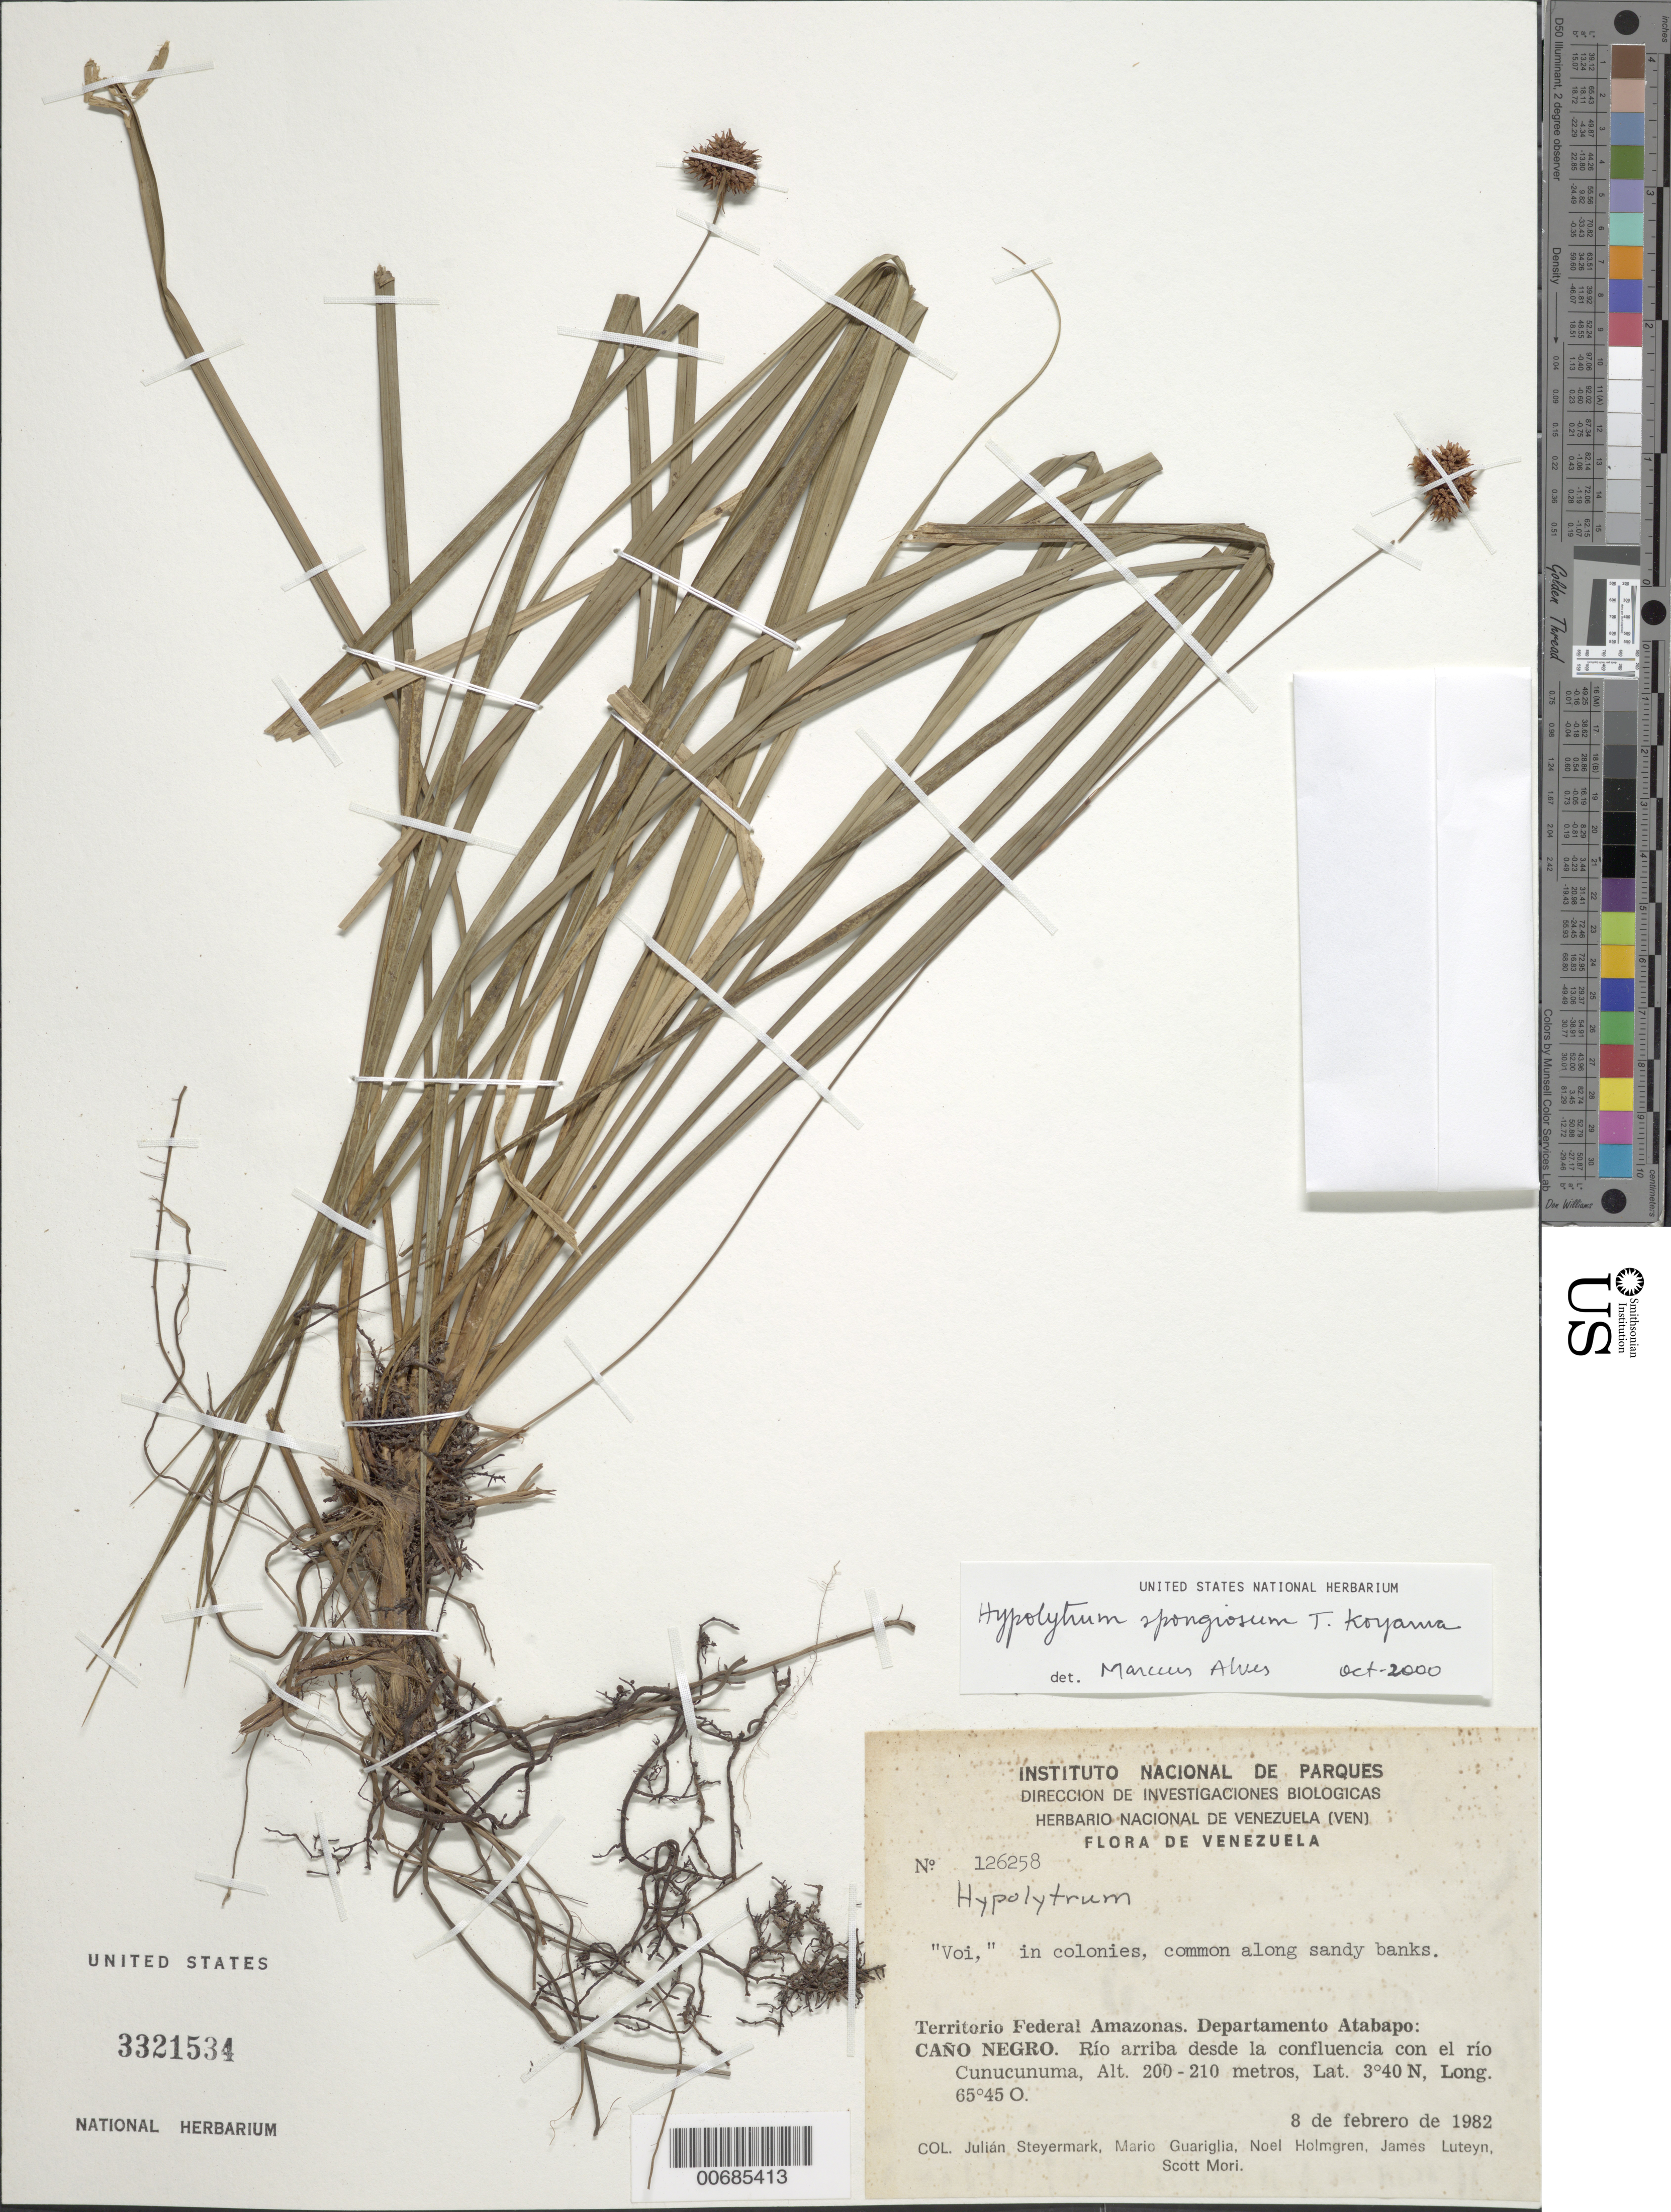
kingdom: Plantae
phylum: Tracheophyta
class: Liliopsida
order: Poales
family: Cyperaceae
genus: Hypolytrum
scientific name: Hypolytrum spongiosum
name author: T. Koyama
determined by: Alves, M. V. da S.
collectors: J. Steyermark, M. Guariglia P., N. H. Holmgren, J. L. Luteyn & S. Mori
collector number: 126258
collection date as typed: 8-Feb-82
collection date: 1982-02-08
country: Venezuela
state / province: Amazonas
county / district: Atabapo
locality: Caño Negro, río arriba desde la confluencia con el río Cunucunuma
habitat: along sandy banks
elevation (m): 200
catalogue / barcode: US 3321534